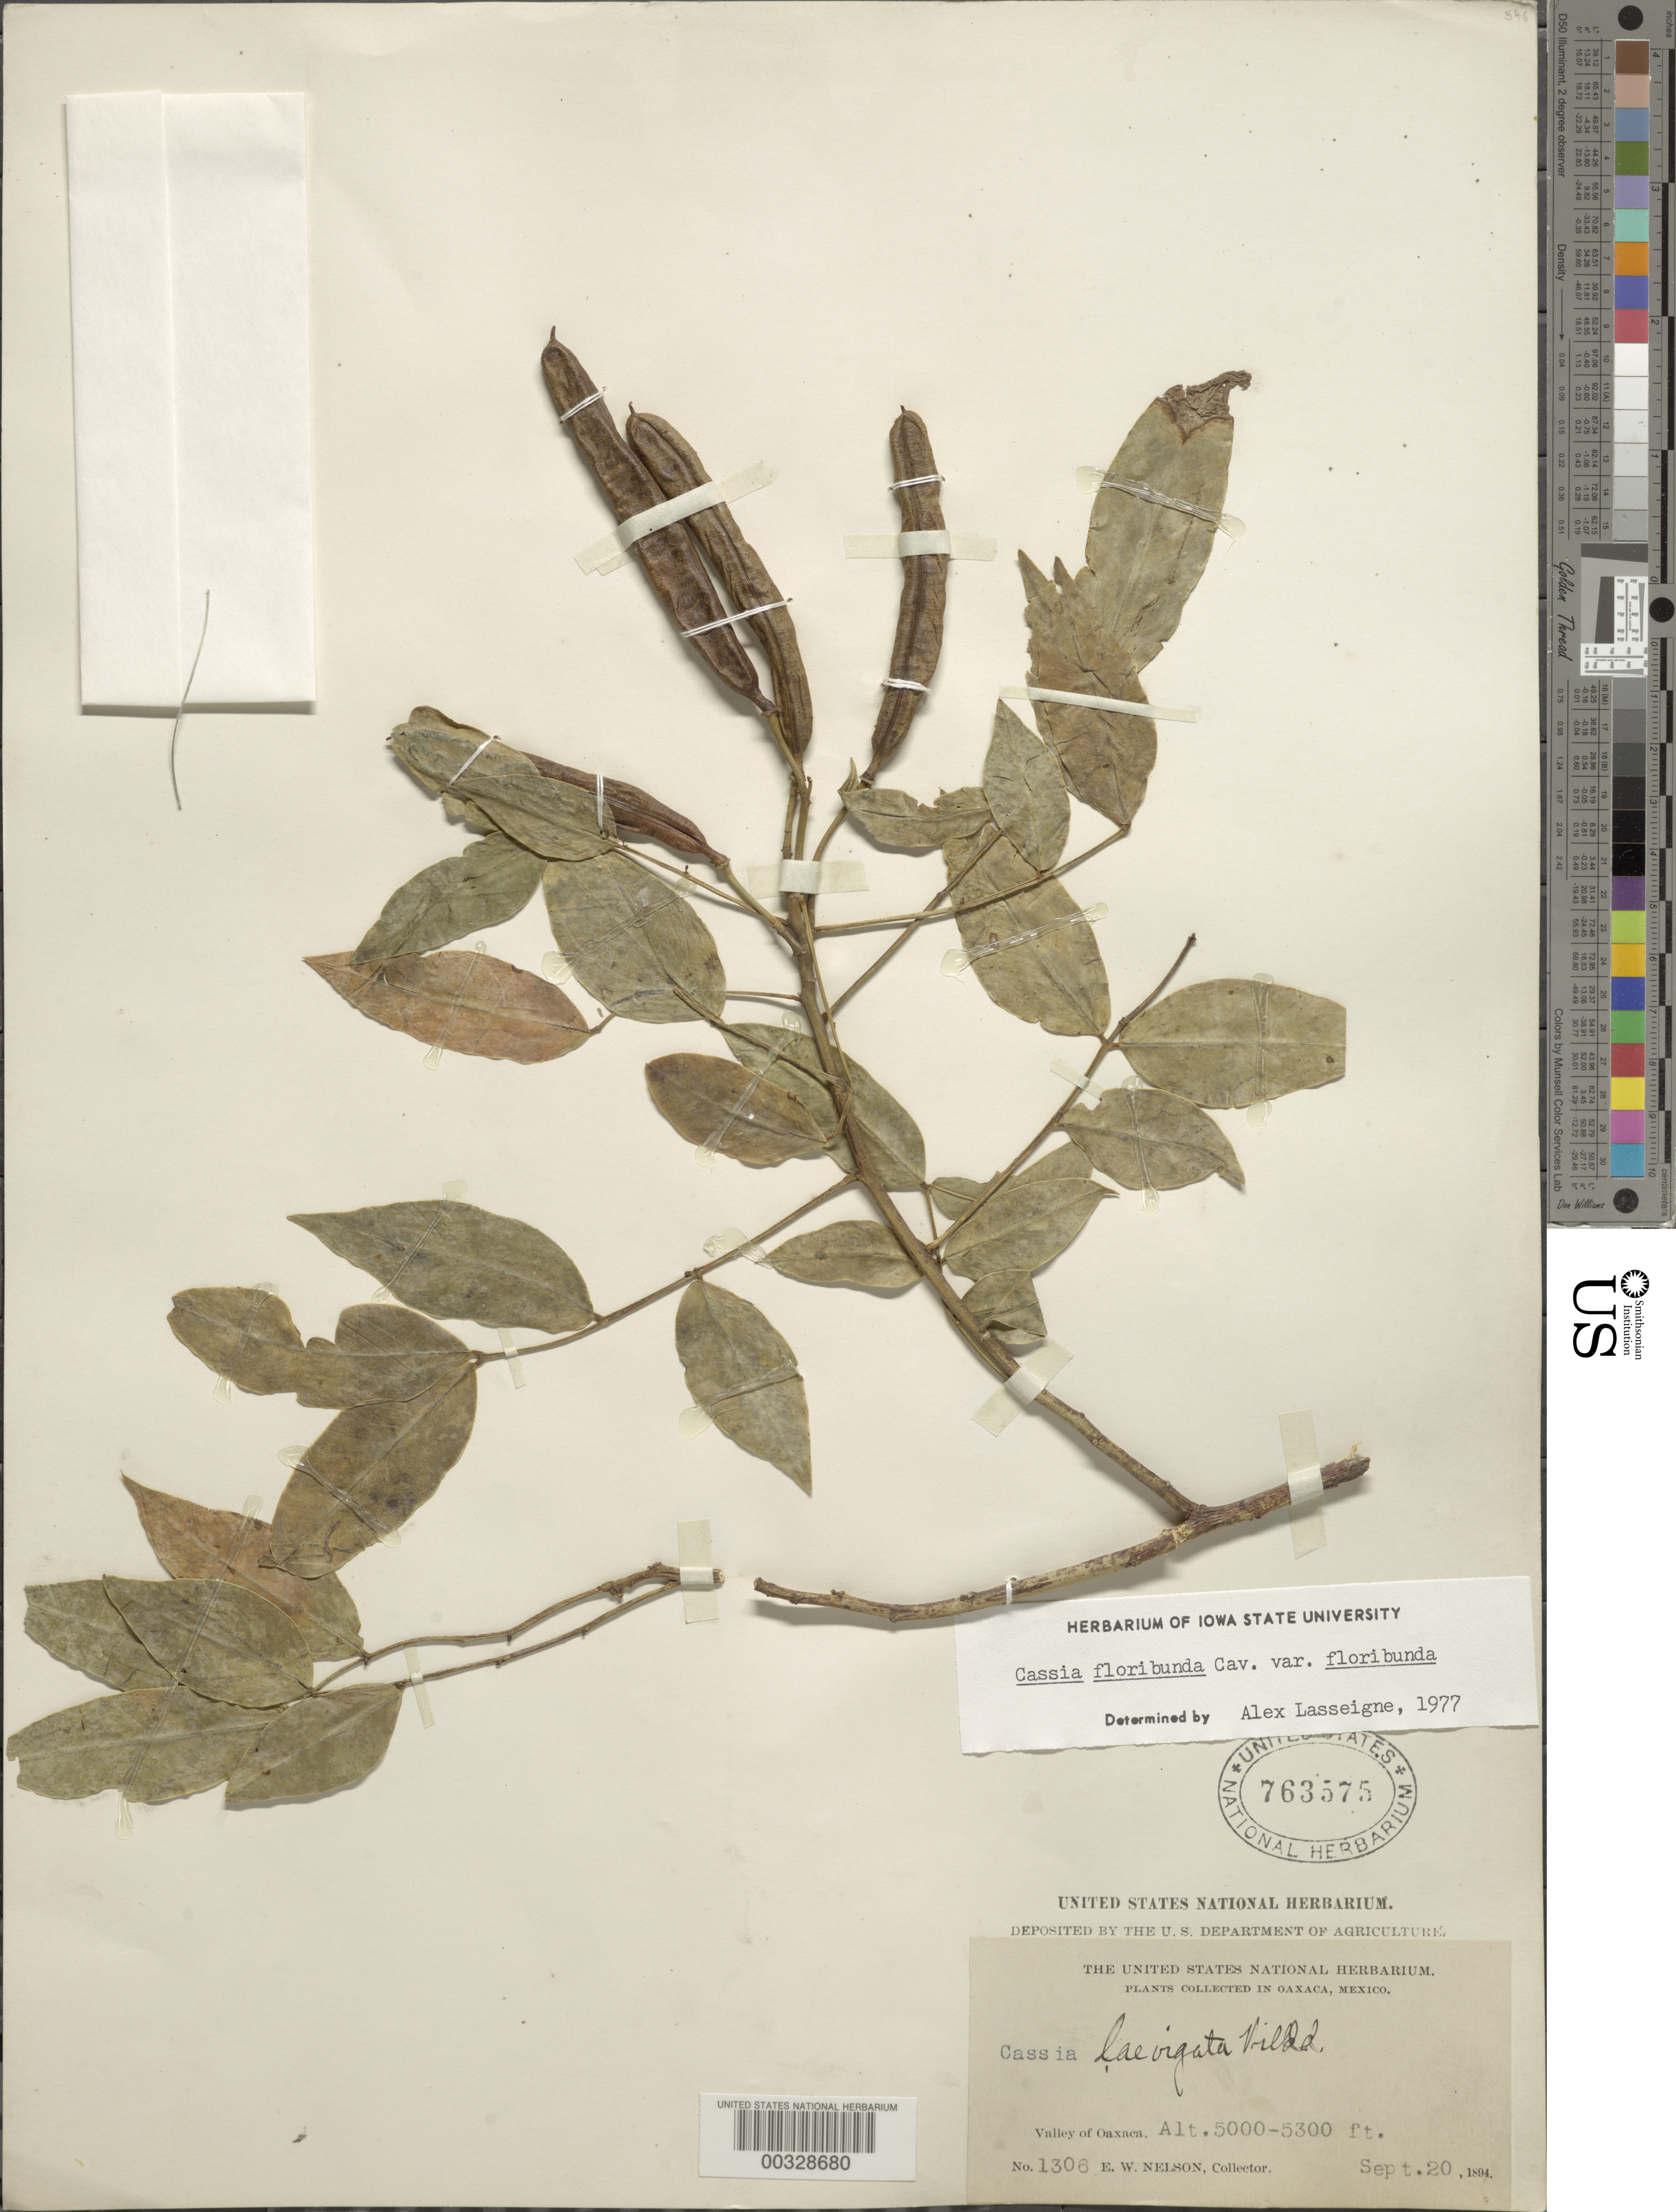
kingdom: Plantae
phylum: Tracheophyta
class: Magnoliopsida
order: Fabales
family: Fabaceae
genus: Senna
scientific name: Senna x floribunda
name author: (Cav.) H.S. Irwin & Barneby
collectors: E. W. Nelson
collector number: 1306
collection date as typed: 20 Sep 1894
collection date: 1894-09-20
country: Mexico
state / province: Oaxaca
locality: Valley of Oaxaca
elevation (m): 1524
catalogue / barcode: US 763575